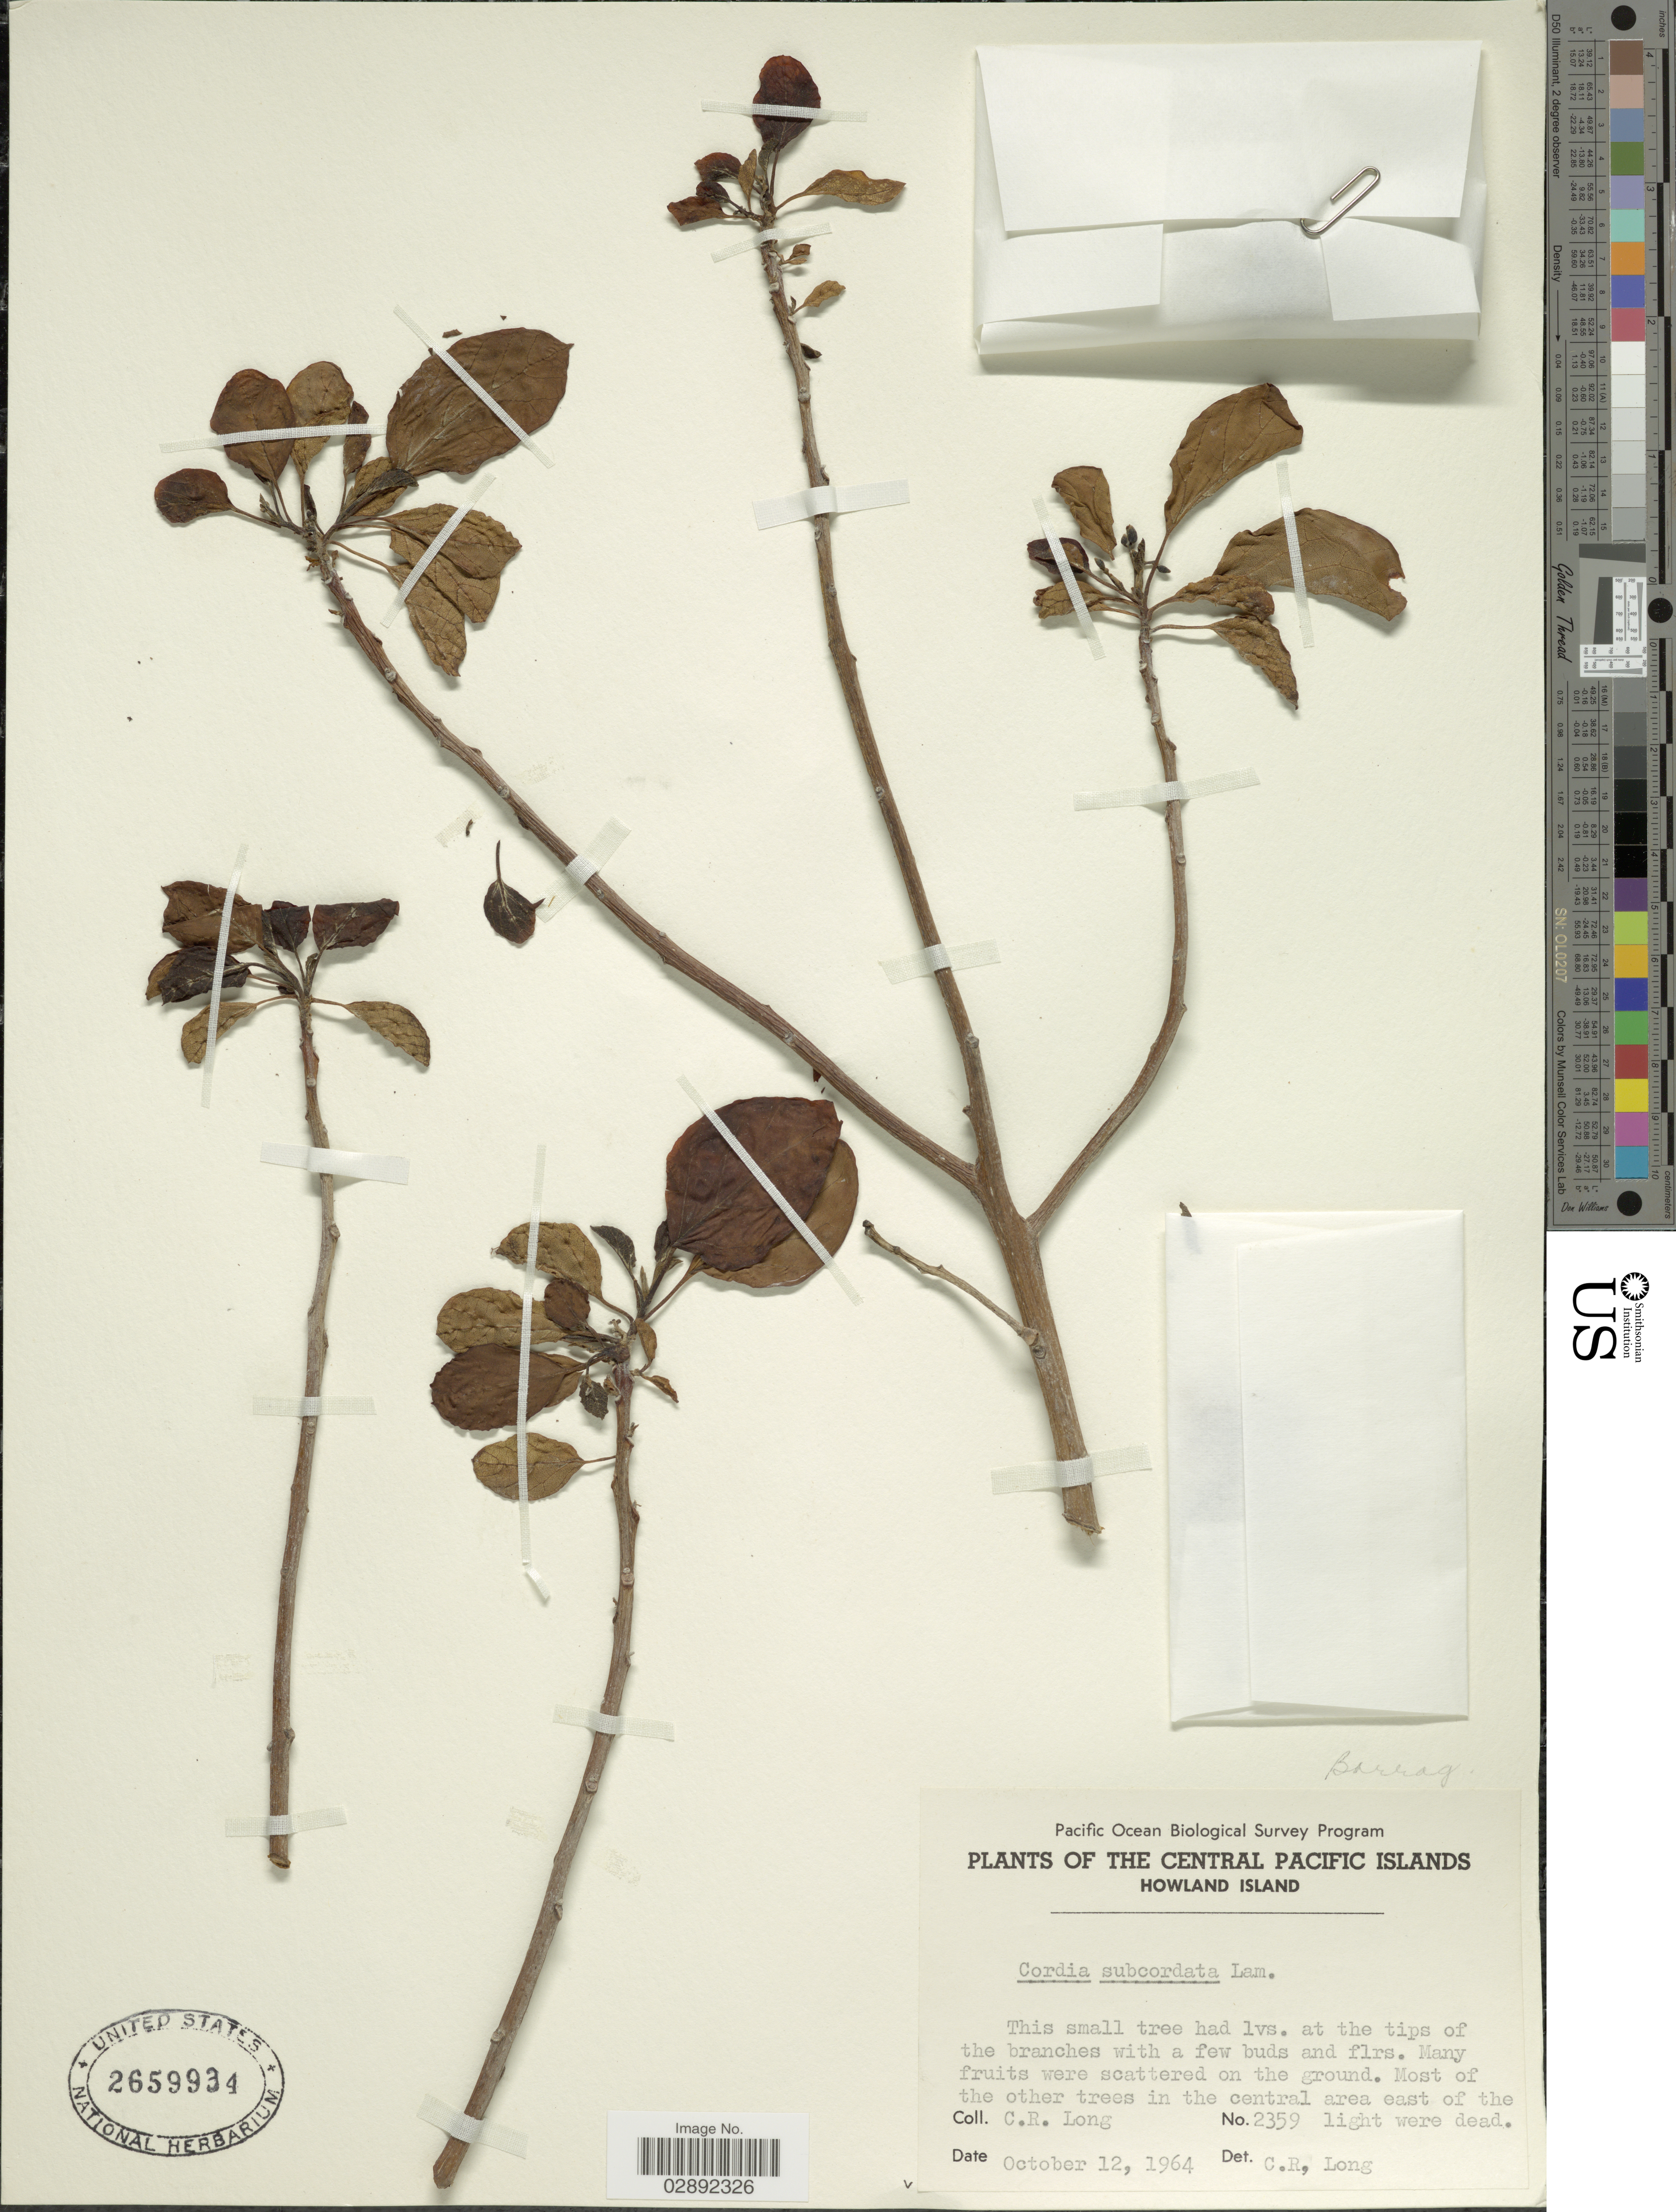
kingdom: Plantae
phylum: Tracheophyta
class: Magnoliopsida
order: Boraginales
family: Cordiaceae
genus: Cordia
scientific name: Cordia subcordata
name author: Lam.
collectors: C. R. Long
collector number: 2359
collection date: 1964-10-12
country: U.S. Administered Pacific Islands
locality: Central Pacific Islands. Howland Island.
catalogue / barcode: US 2659934